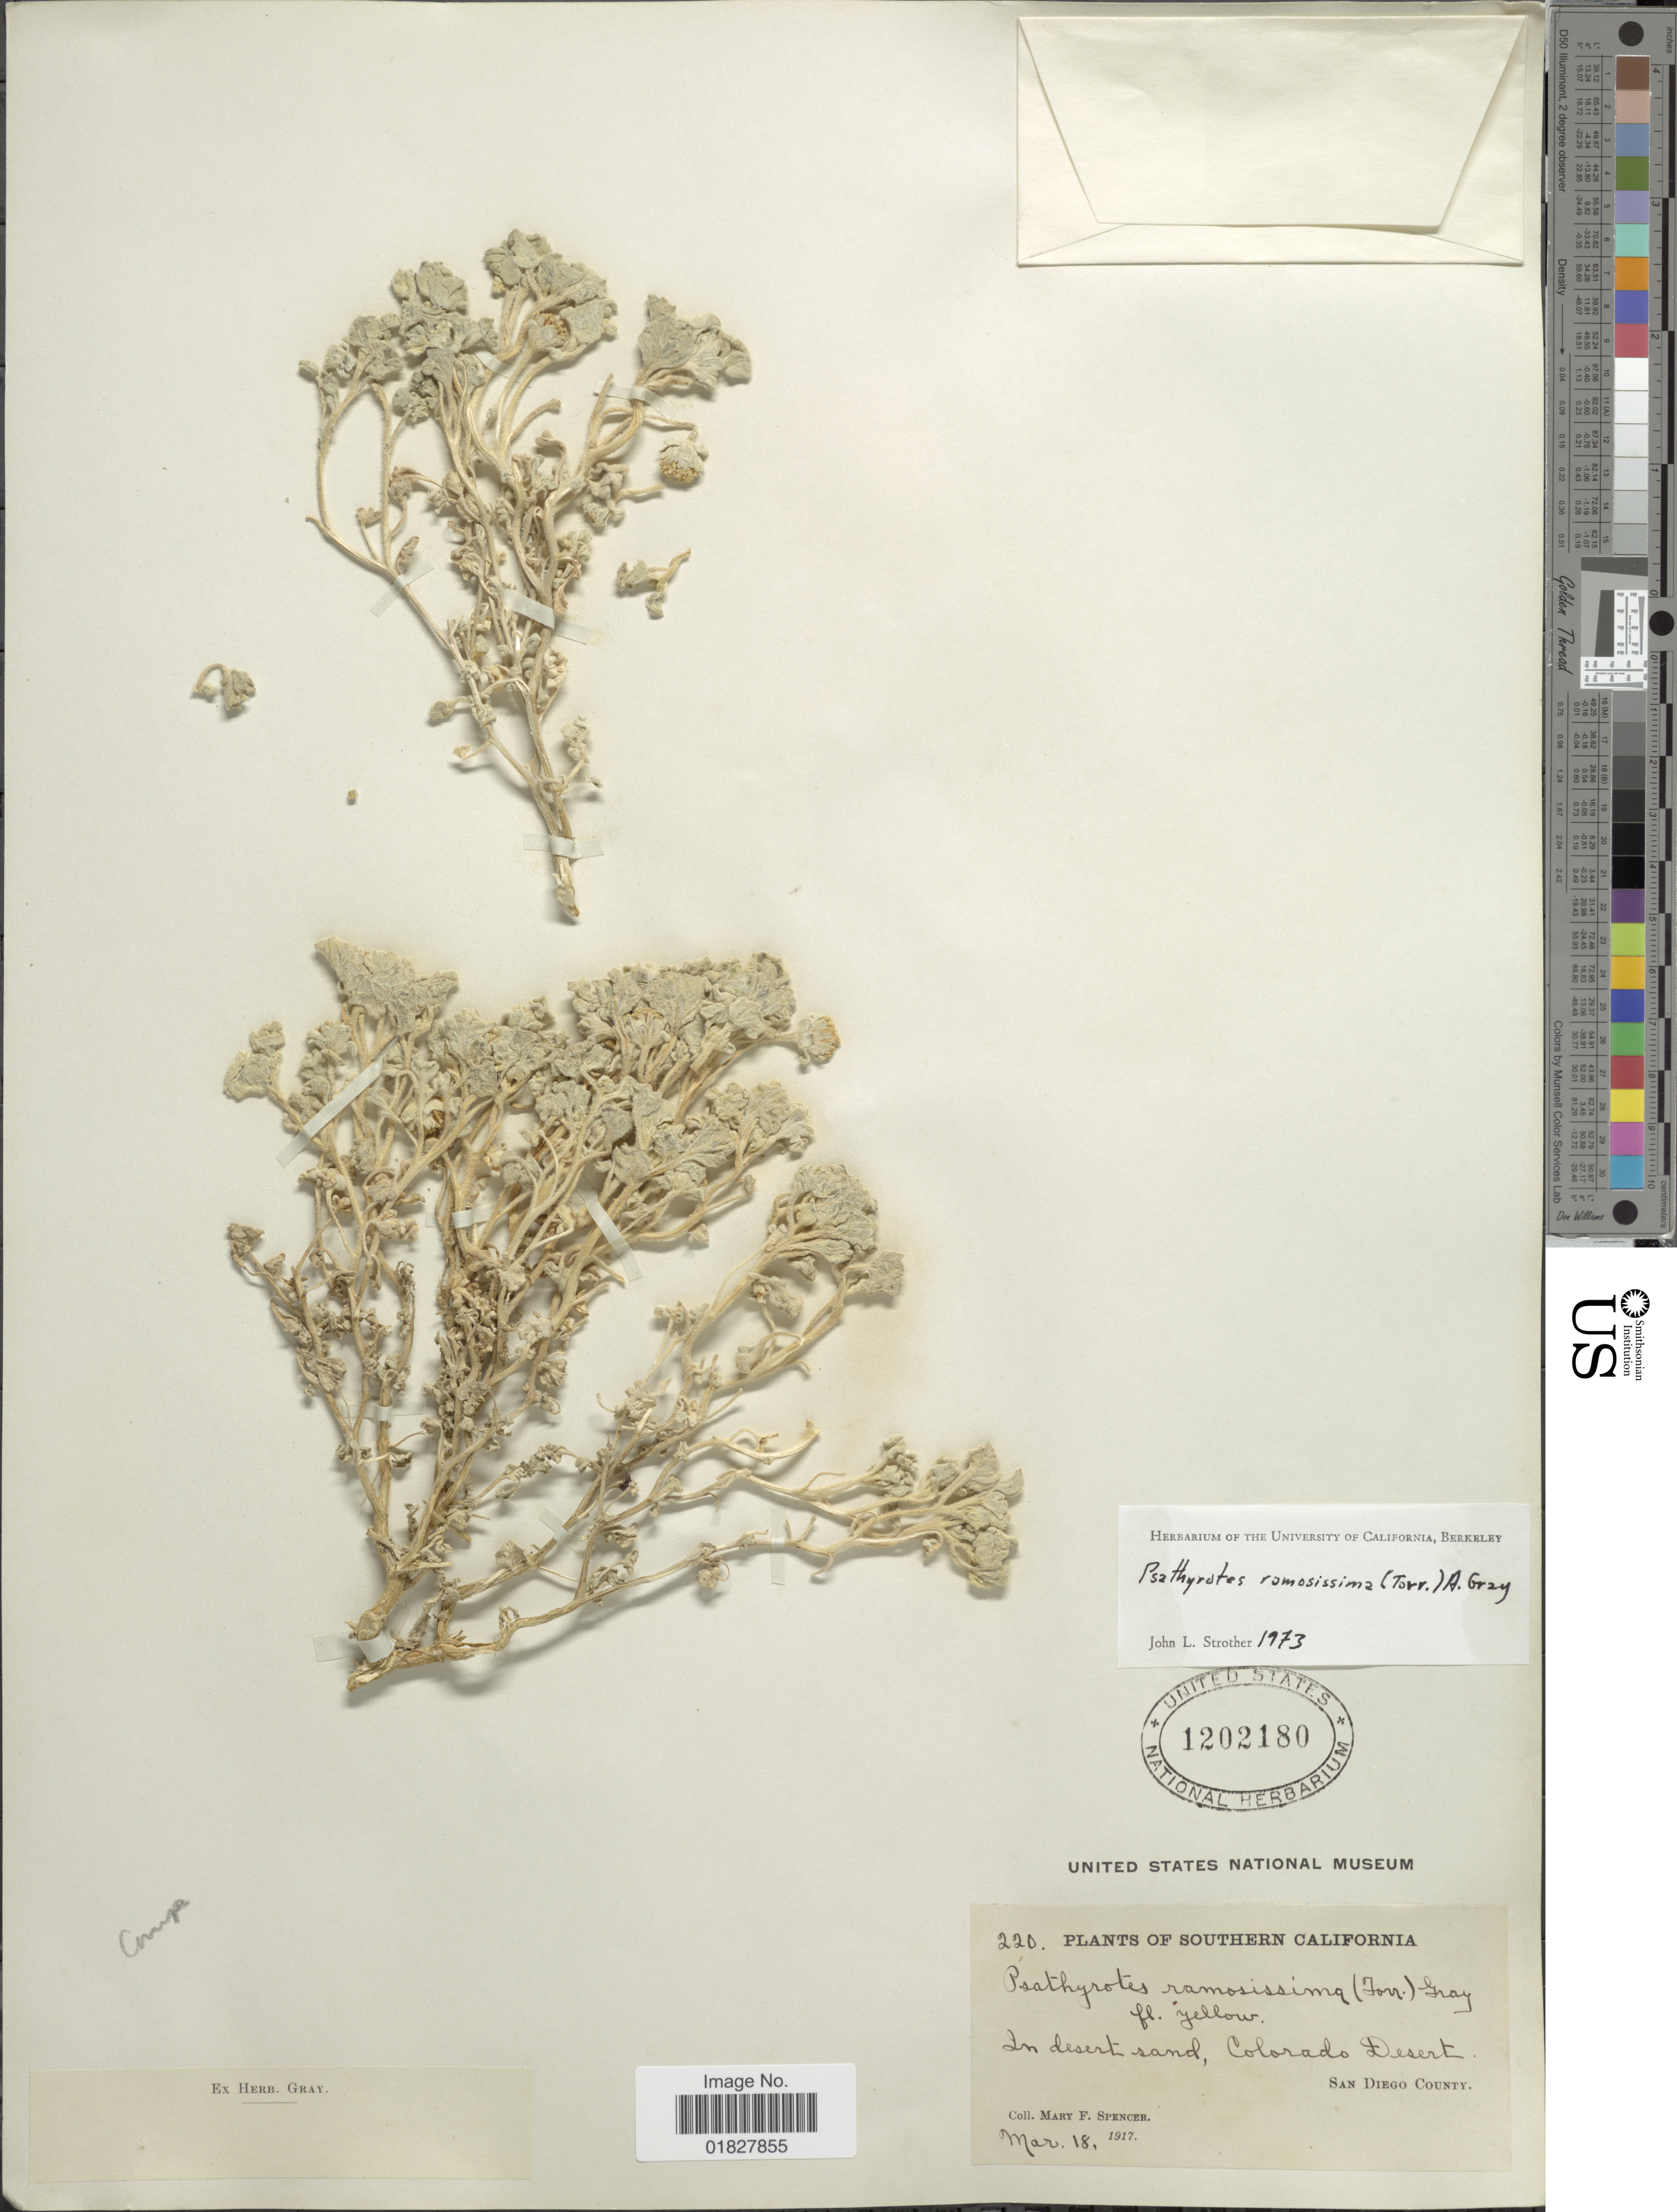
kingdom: Plantae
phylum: Tracheophyta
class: Magnoliopsida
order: Asterales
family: Asteraceae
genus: Psathyrotes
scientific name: Psathyrotes ramosissima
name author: (Torr.) A. Gray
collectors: M. Spencer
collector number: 220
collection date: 1917-03-18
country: United States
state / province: California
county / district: San Diego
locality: Southern California, Colorado Desert, San Diego County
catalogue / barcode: US 1202180